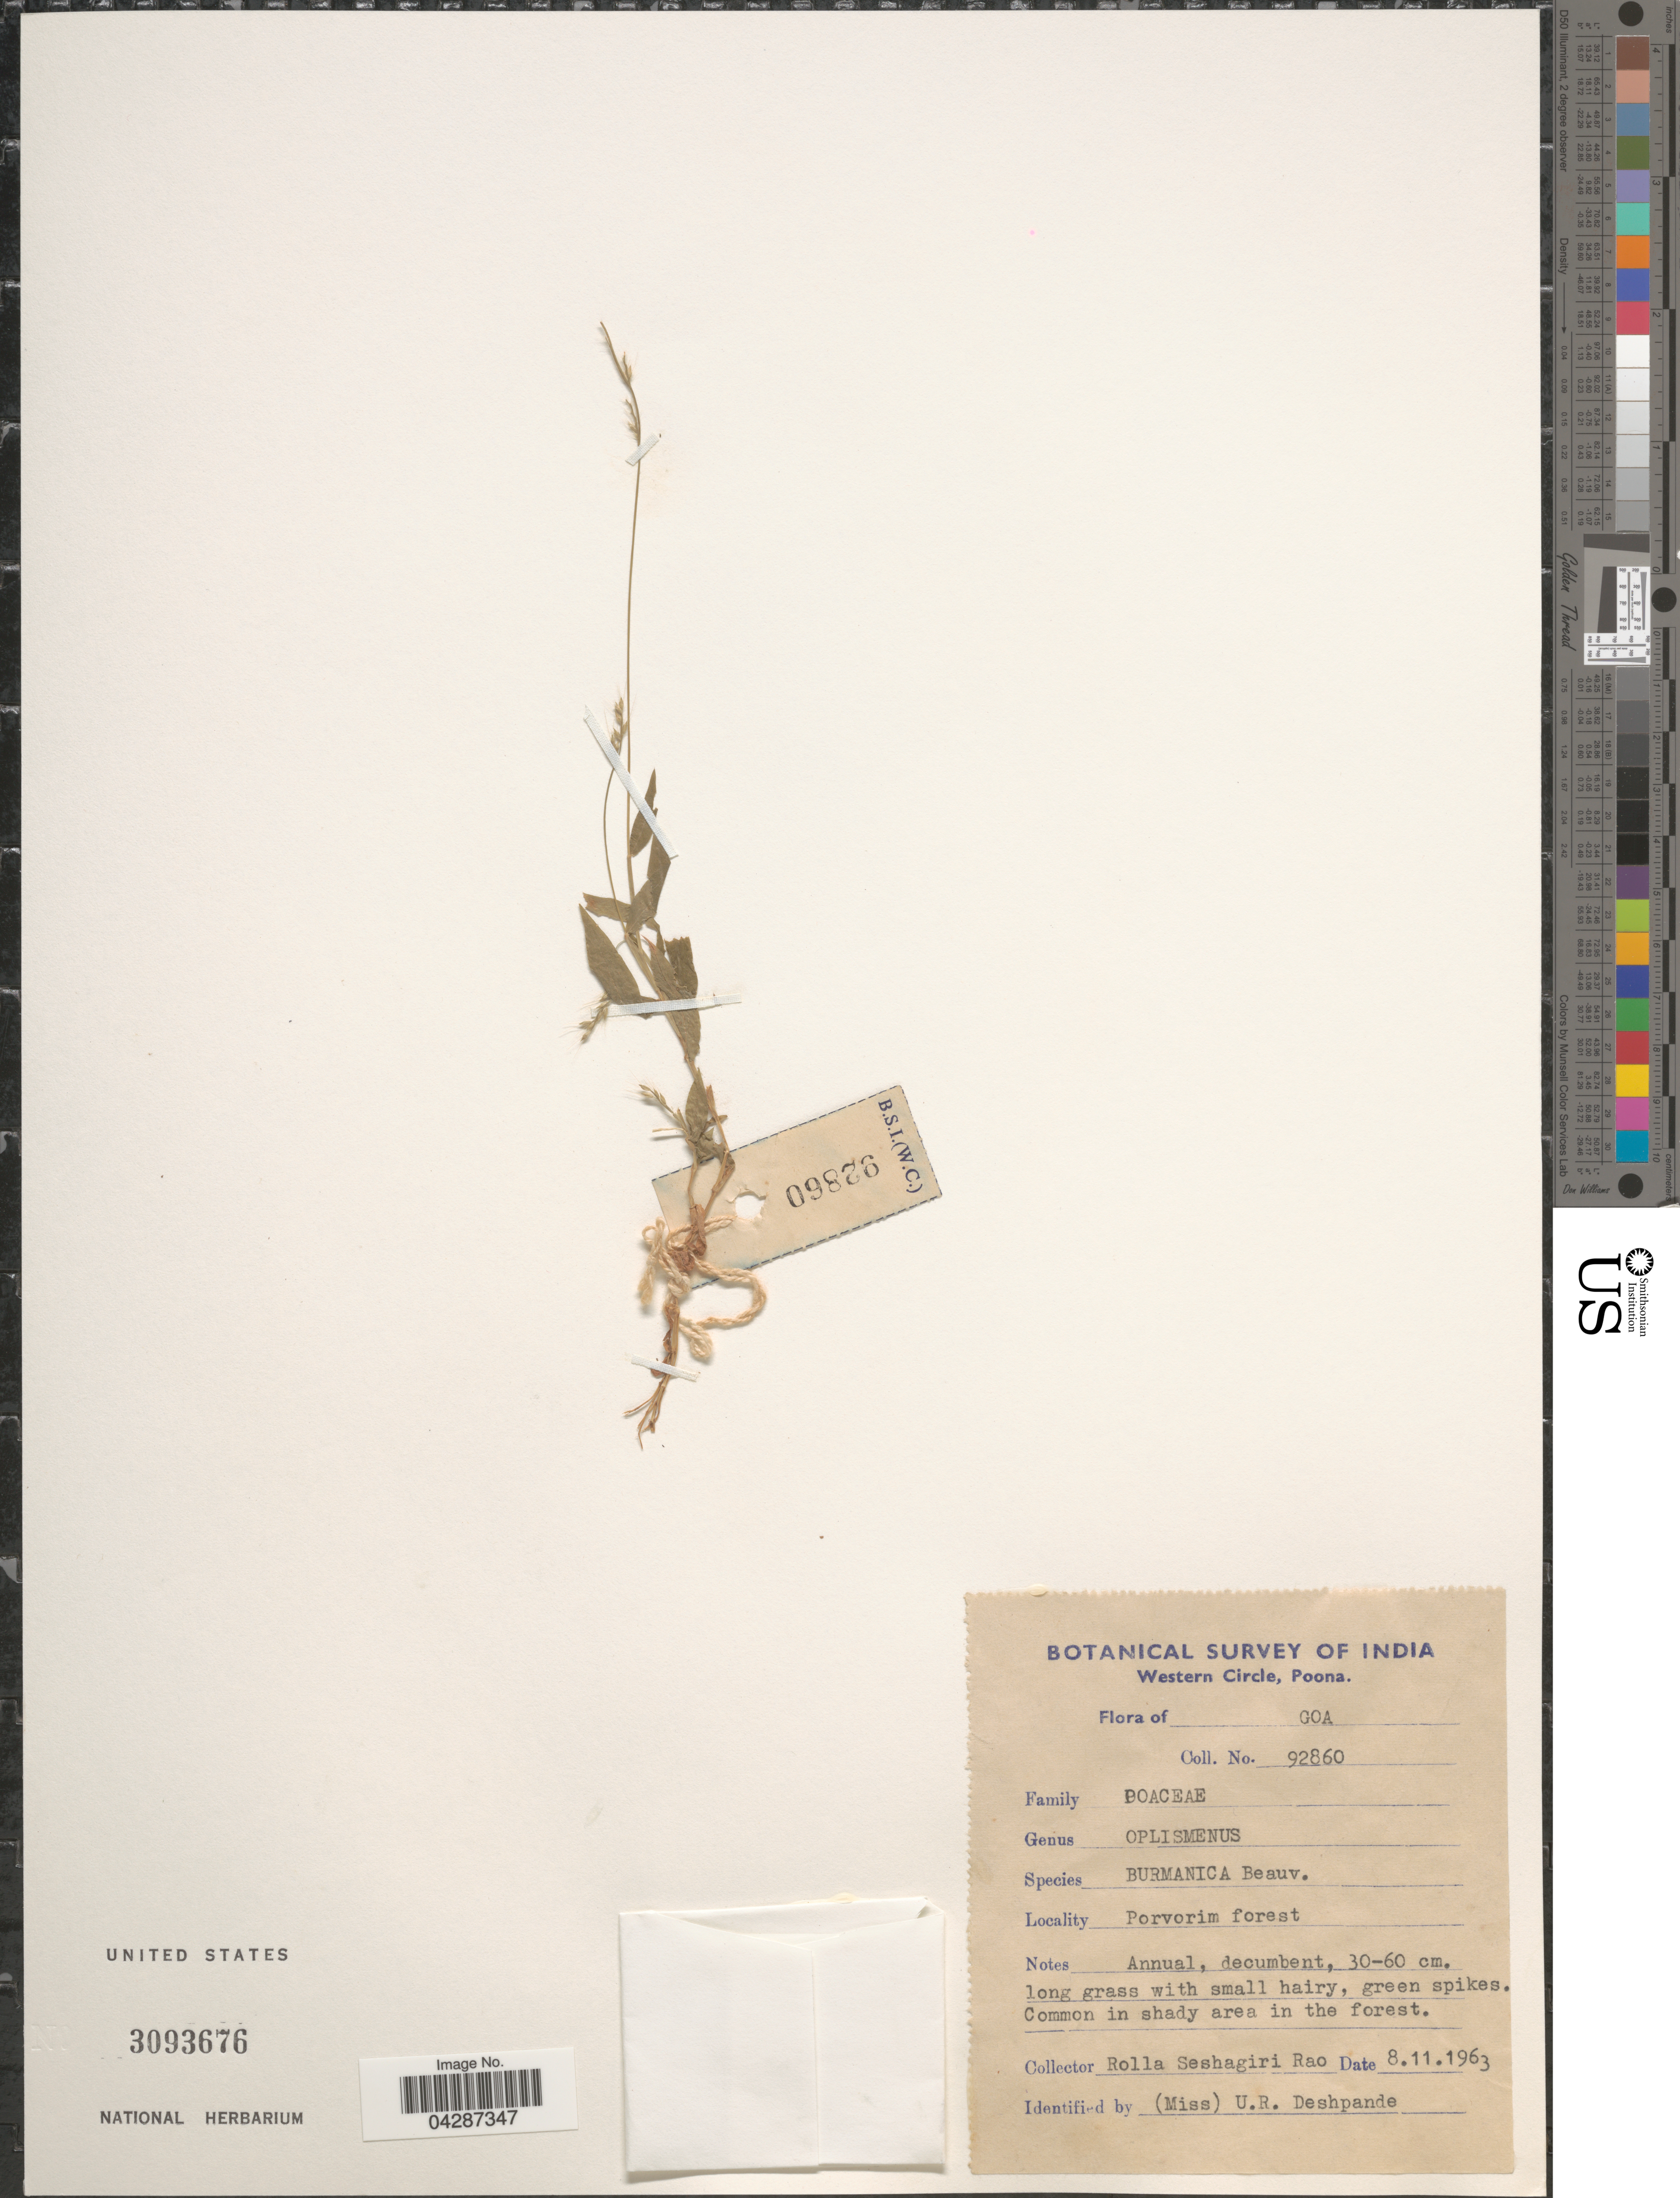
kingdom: Plantae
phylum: Tracheophyta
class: Liliopsida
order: Poales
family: Poaceae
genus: Oplismenus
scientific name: Oplismenus sp.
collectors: R. S. Rao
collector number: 92860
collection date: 1963-11-08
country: India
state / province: Goa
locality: Botanical Survey of India. Western Circle, Poona. Porvorim forest.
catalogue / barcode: US 3093676